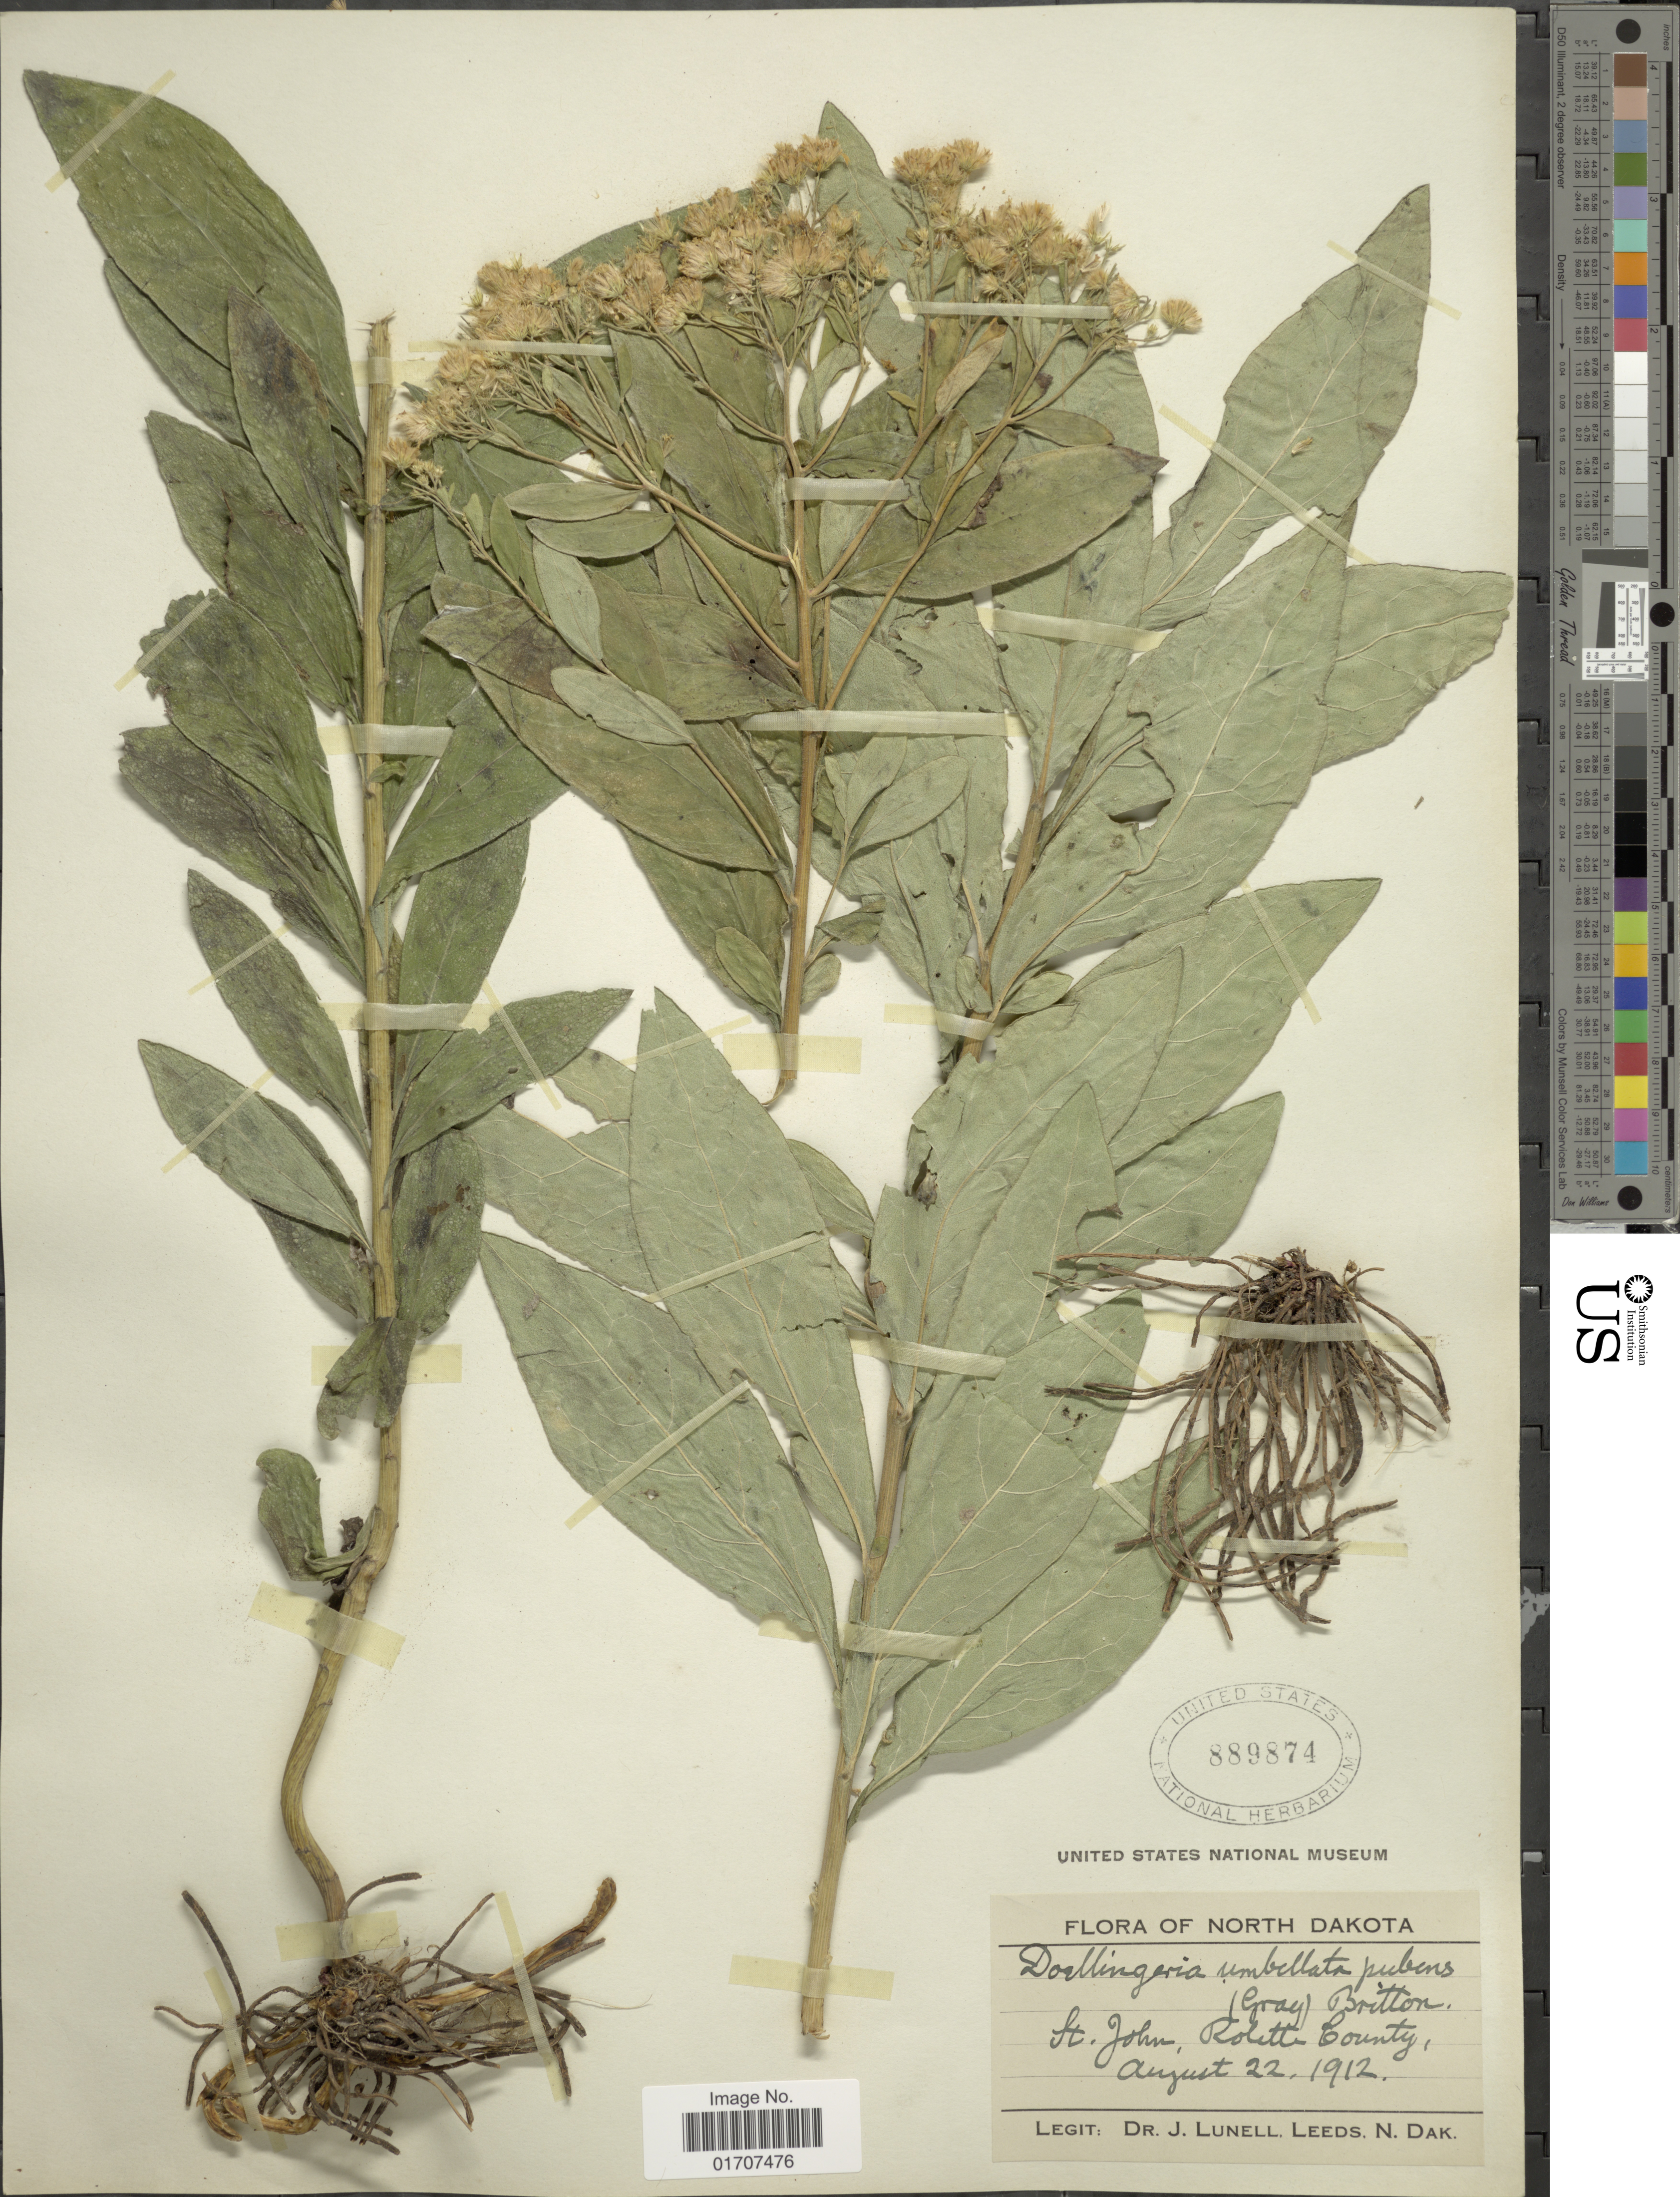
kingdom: Plantae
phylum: Tracheophyta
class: Magnoliopsida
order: Asterales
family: Asteraceae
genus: Doellingeria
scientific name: Doellingeria umbellata var. umbellata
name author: Nees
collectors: J. Lundell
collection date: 1912-08-22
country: United States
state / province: North Dakota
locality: St. John, Rolette County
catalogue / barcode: US 889874